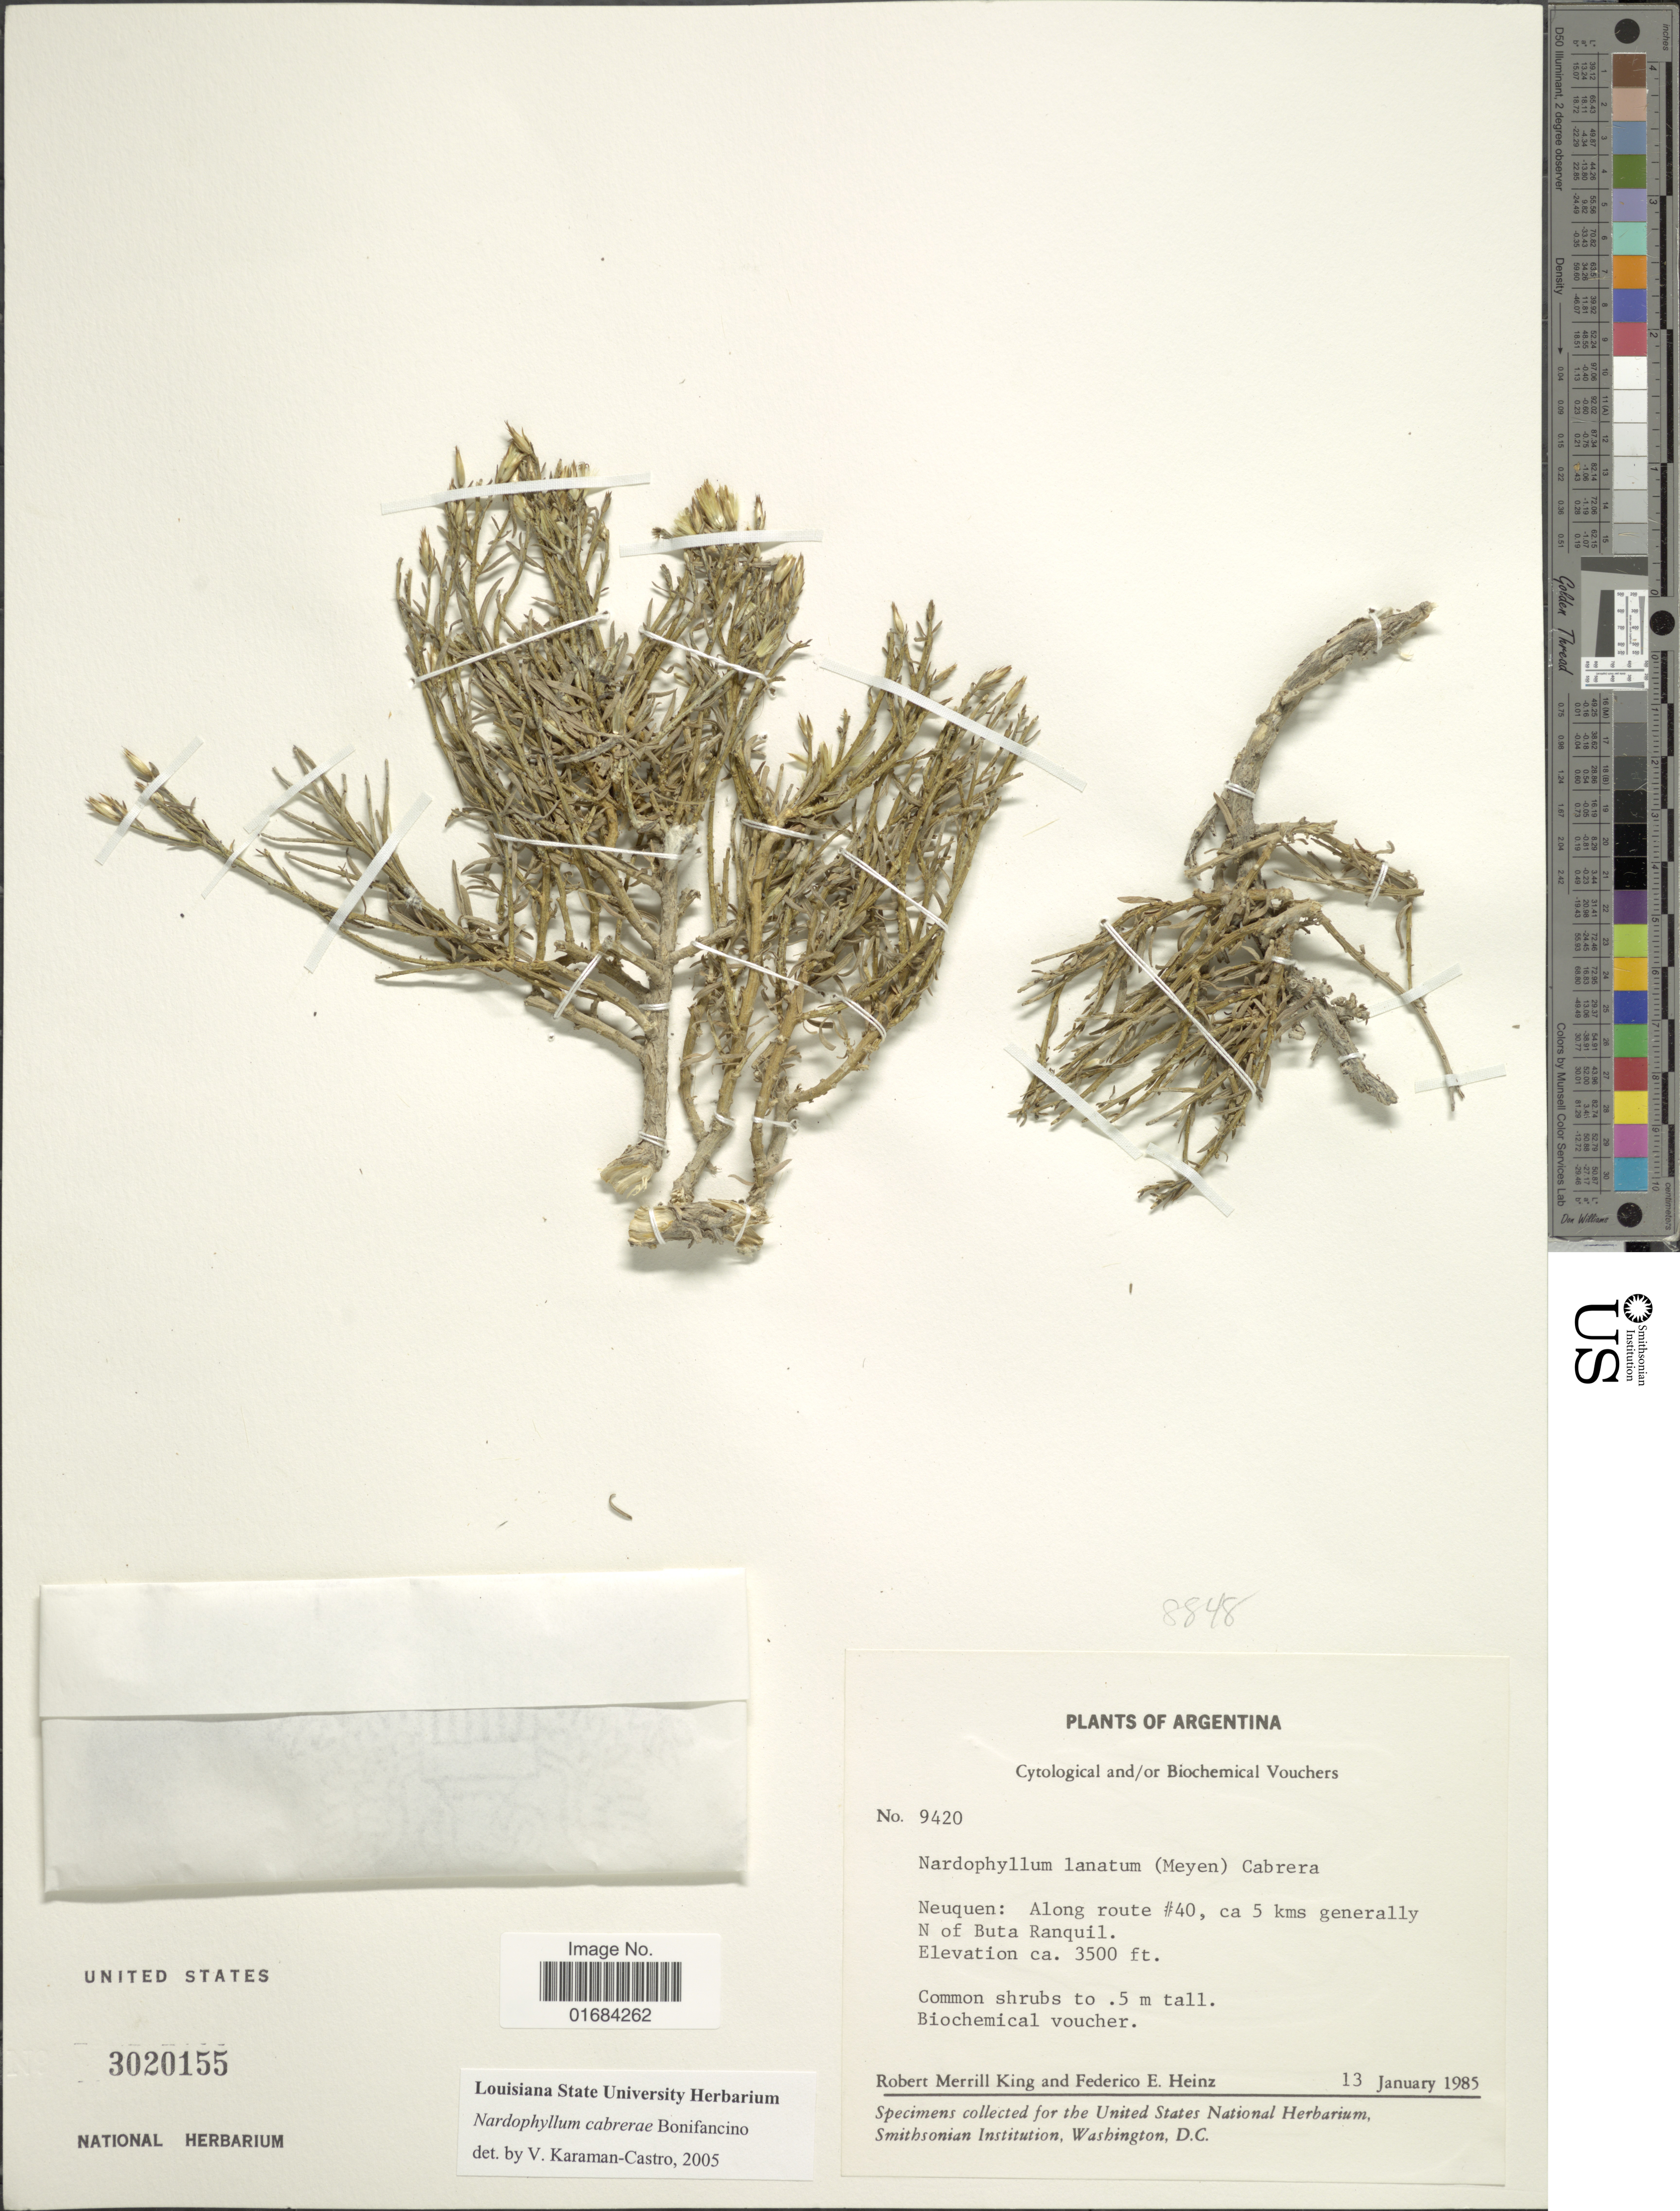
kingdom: Plantae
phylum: Tracheophyta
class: Magnoliopsida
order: Asterales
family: Asteraceae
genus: Nardophyllum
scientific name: Nardophyllum cabrerae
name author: Bonif.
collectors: R. M. King & F. Heinz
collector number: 9420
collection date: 1985-01-13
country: Argentina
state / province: Neuquen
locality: Along route #40, ca 5 kms generally N of Buta Ranquil.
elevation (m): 1067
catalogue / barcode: US 3020155